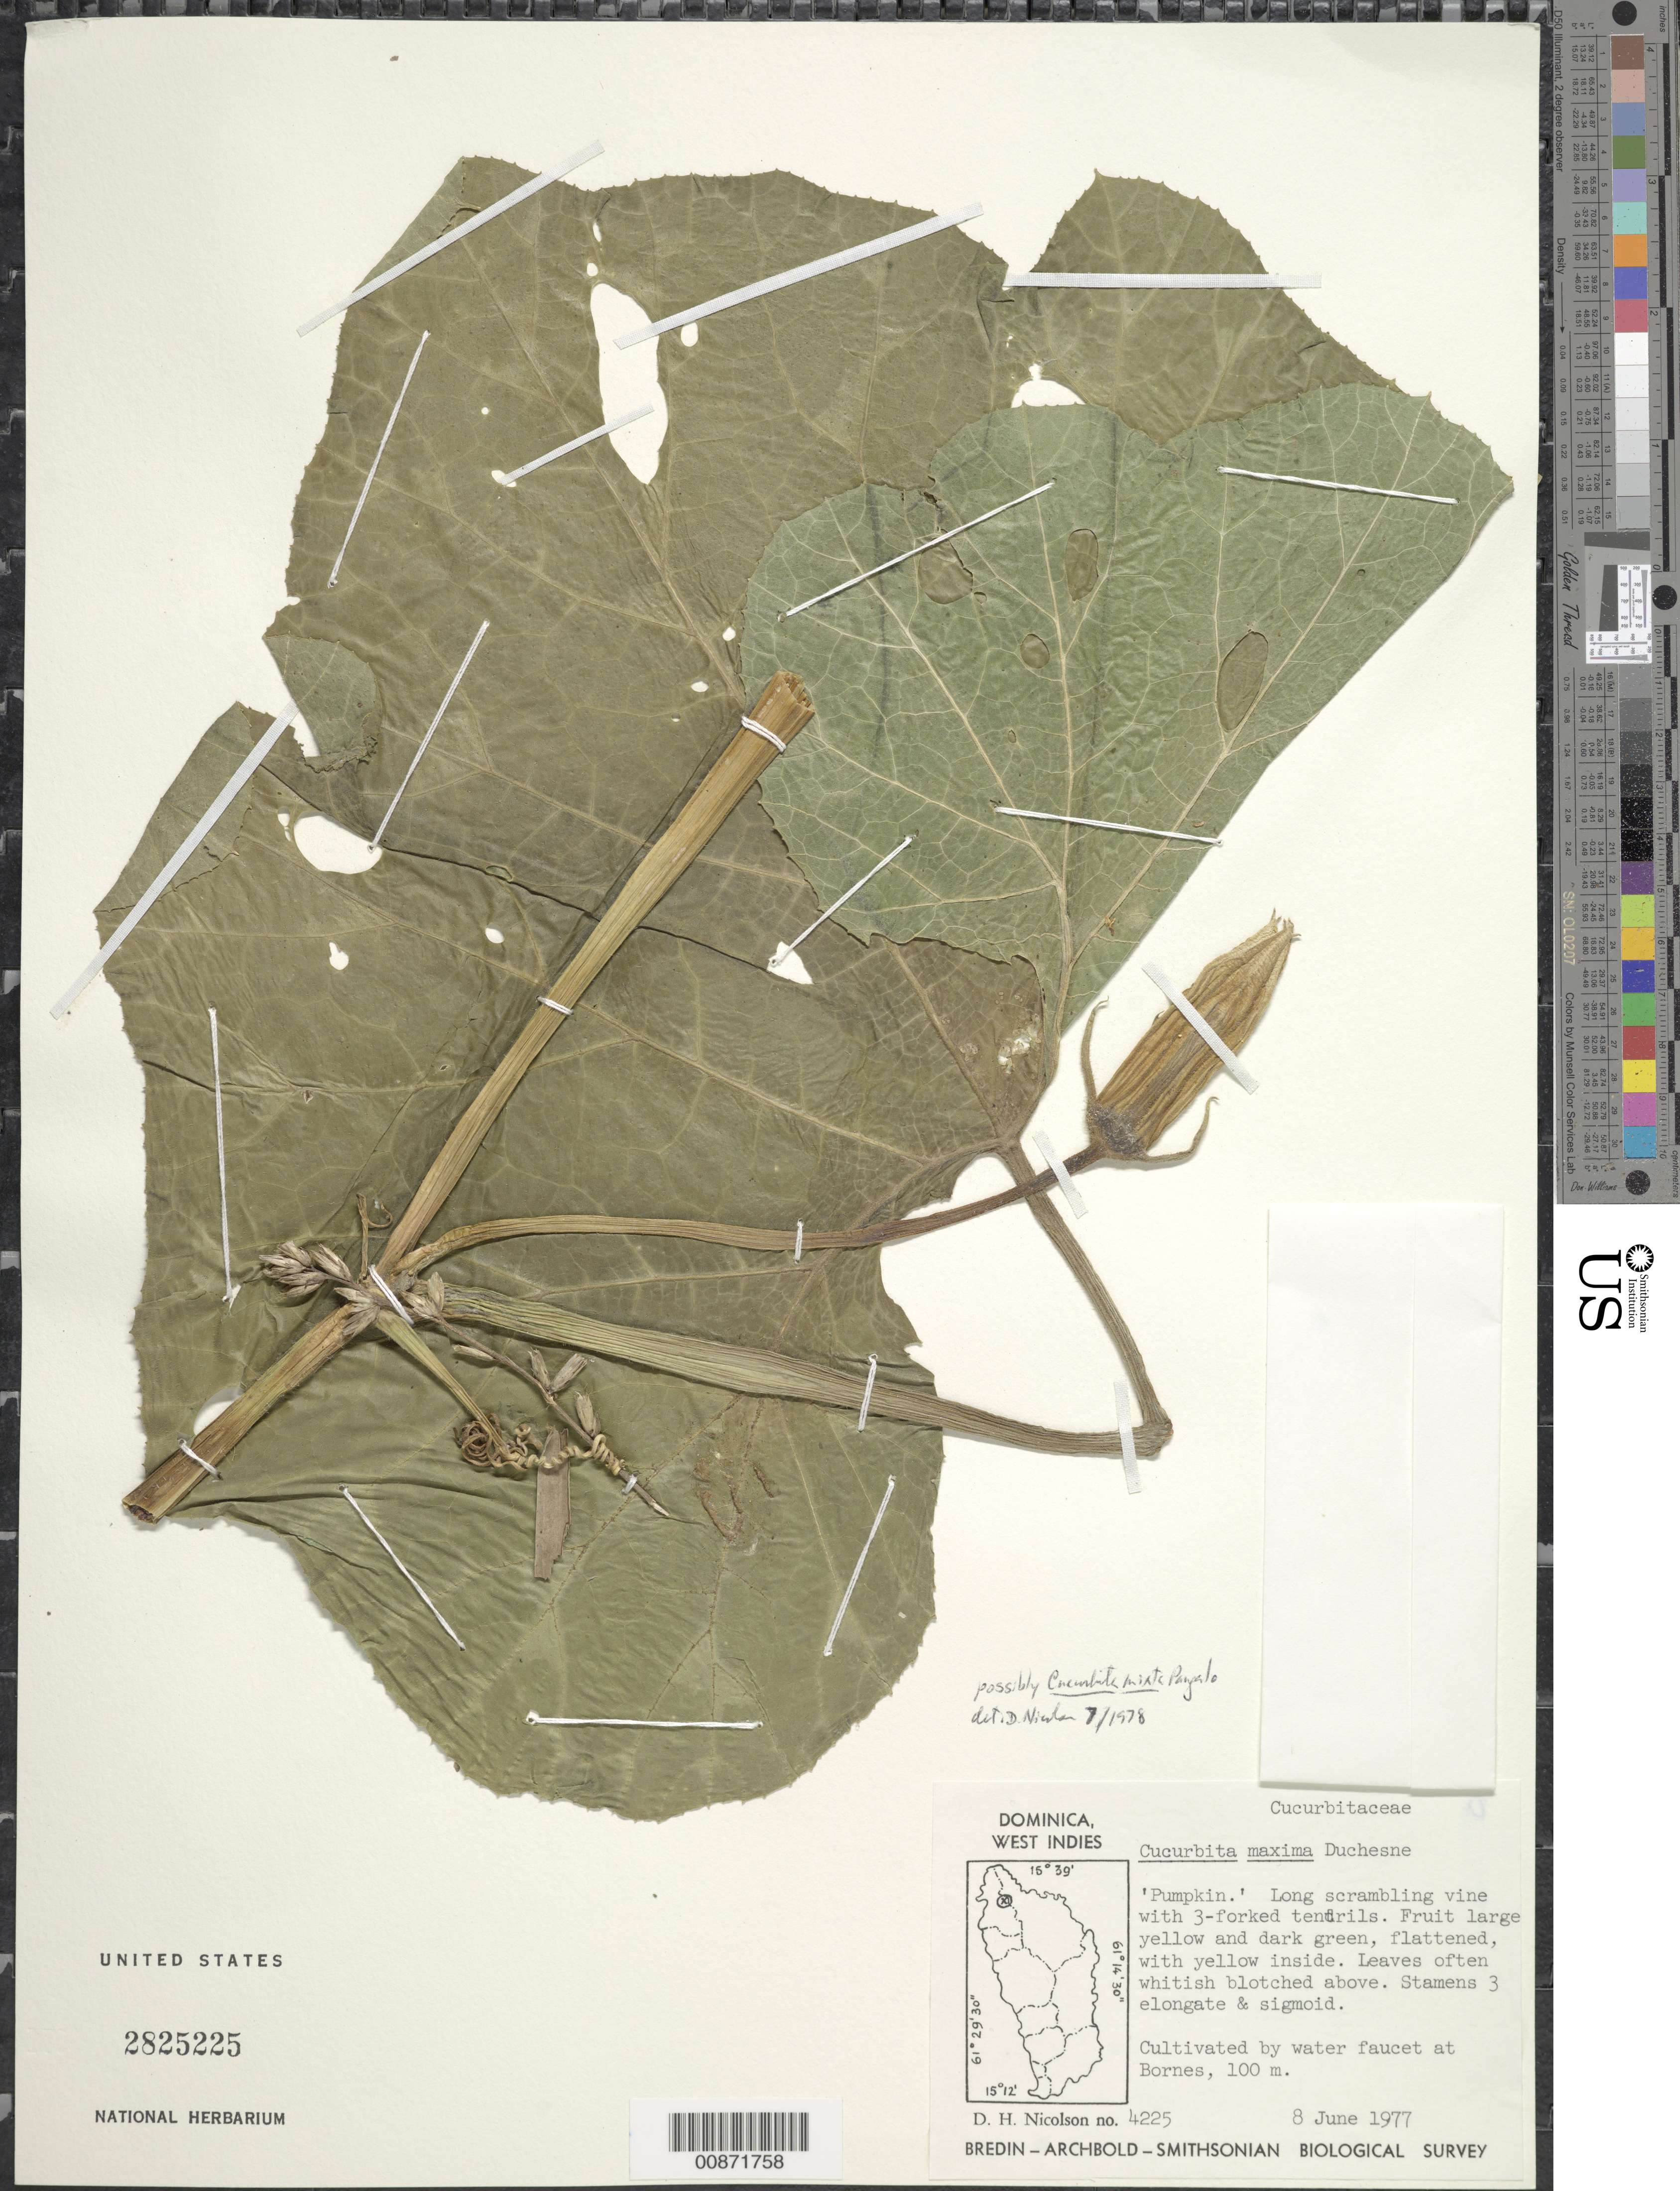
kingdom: Plantae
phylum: Tracheophyta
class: Magnoliopsida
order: Cucurbitales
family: Cucurbitaceae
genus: Cucurbita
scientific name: Cucurbita mixta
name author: Pangalo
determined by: Nicolson, Dan H.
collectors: D. H. Nicolson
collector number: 4225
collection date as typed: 08 Jun 1977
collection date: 1977-06-08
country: Dominica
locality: Bornes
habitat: Cultivated by water faucet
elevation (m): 100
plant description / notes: Common name: Pumpkin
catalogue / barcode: US 2825225